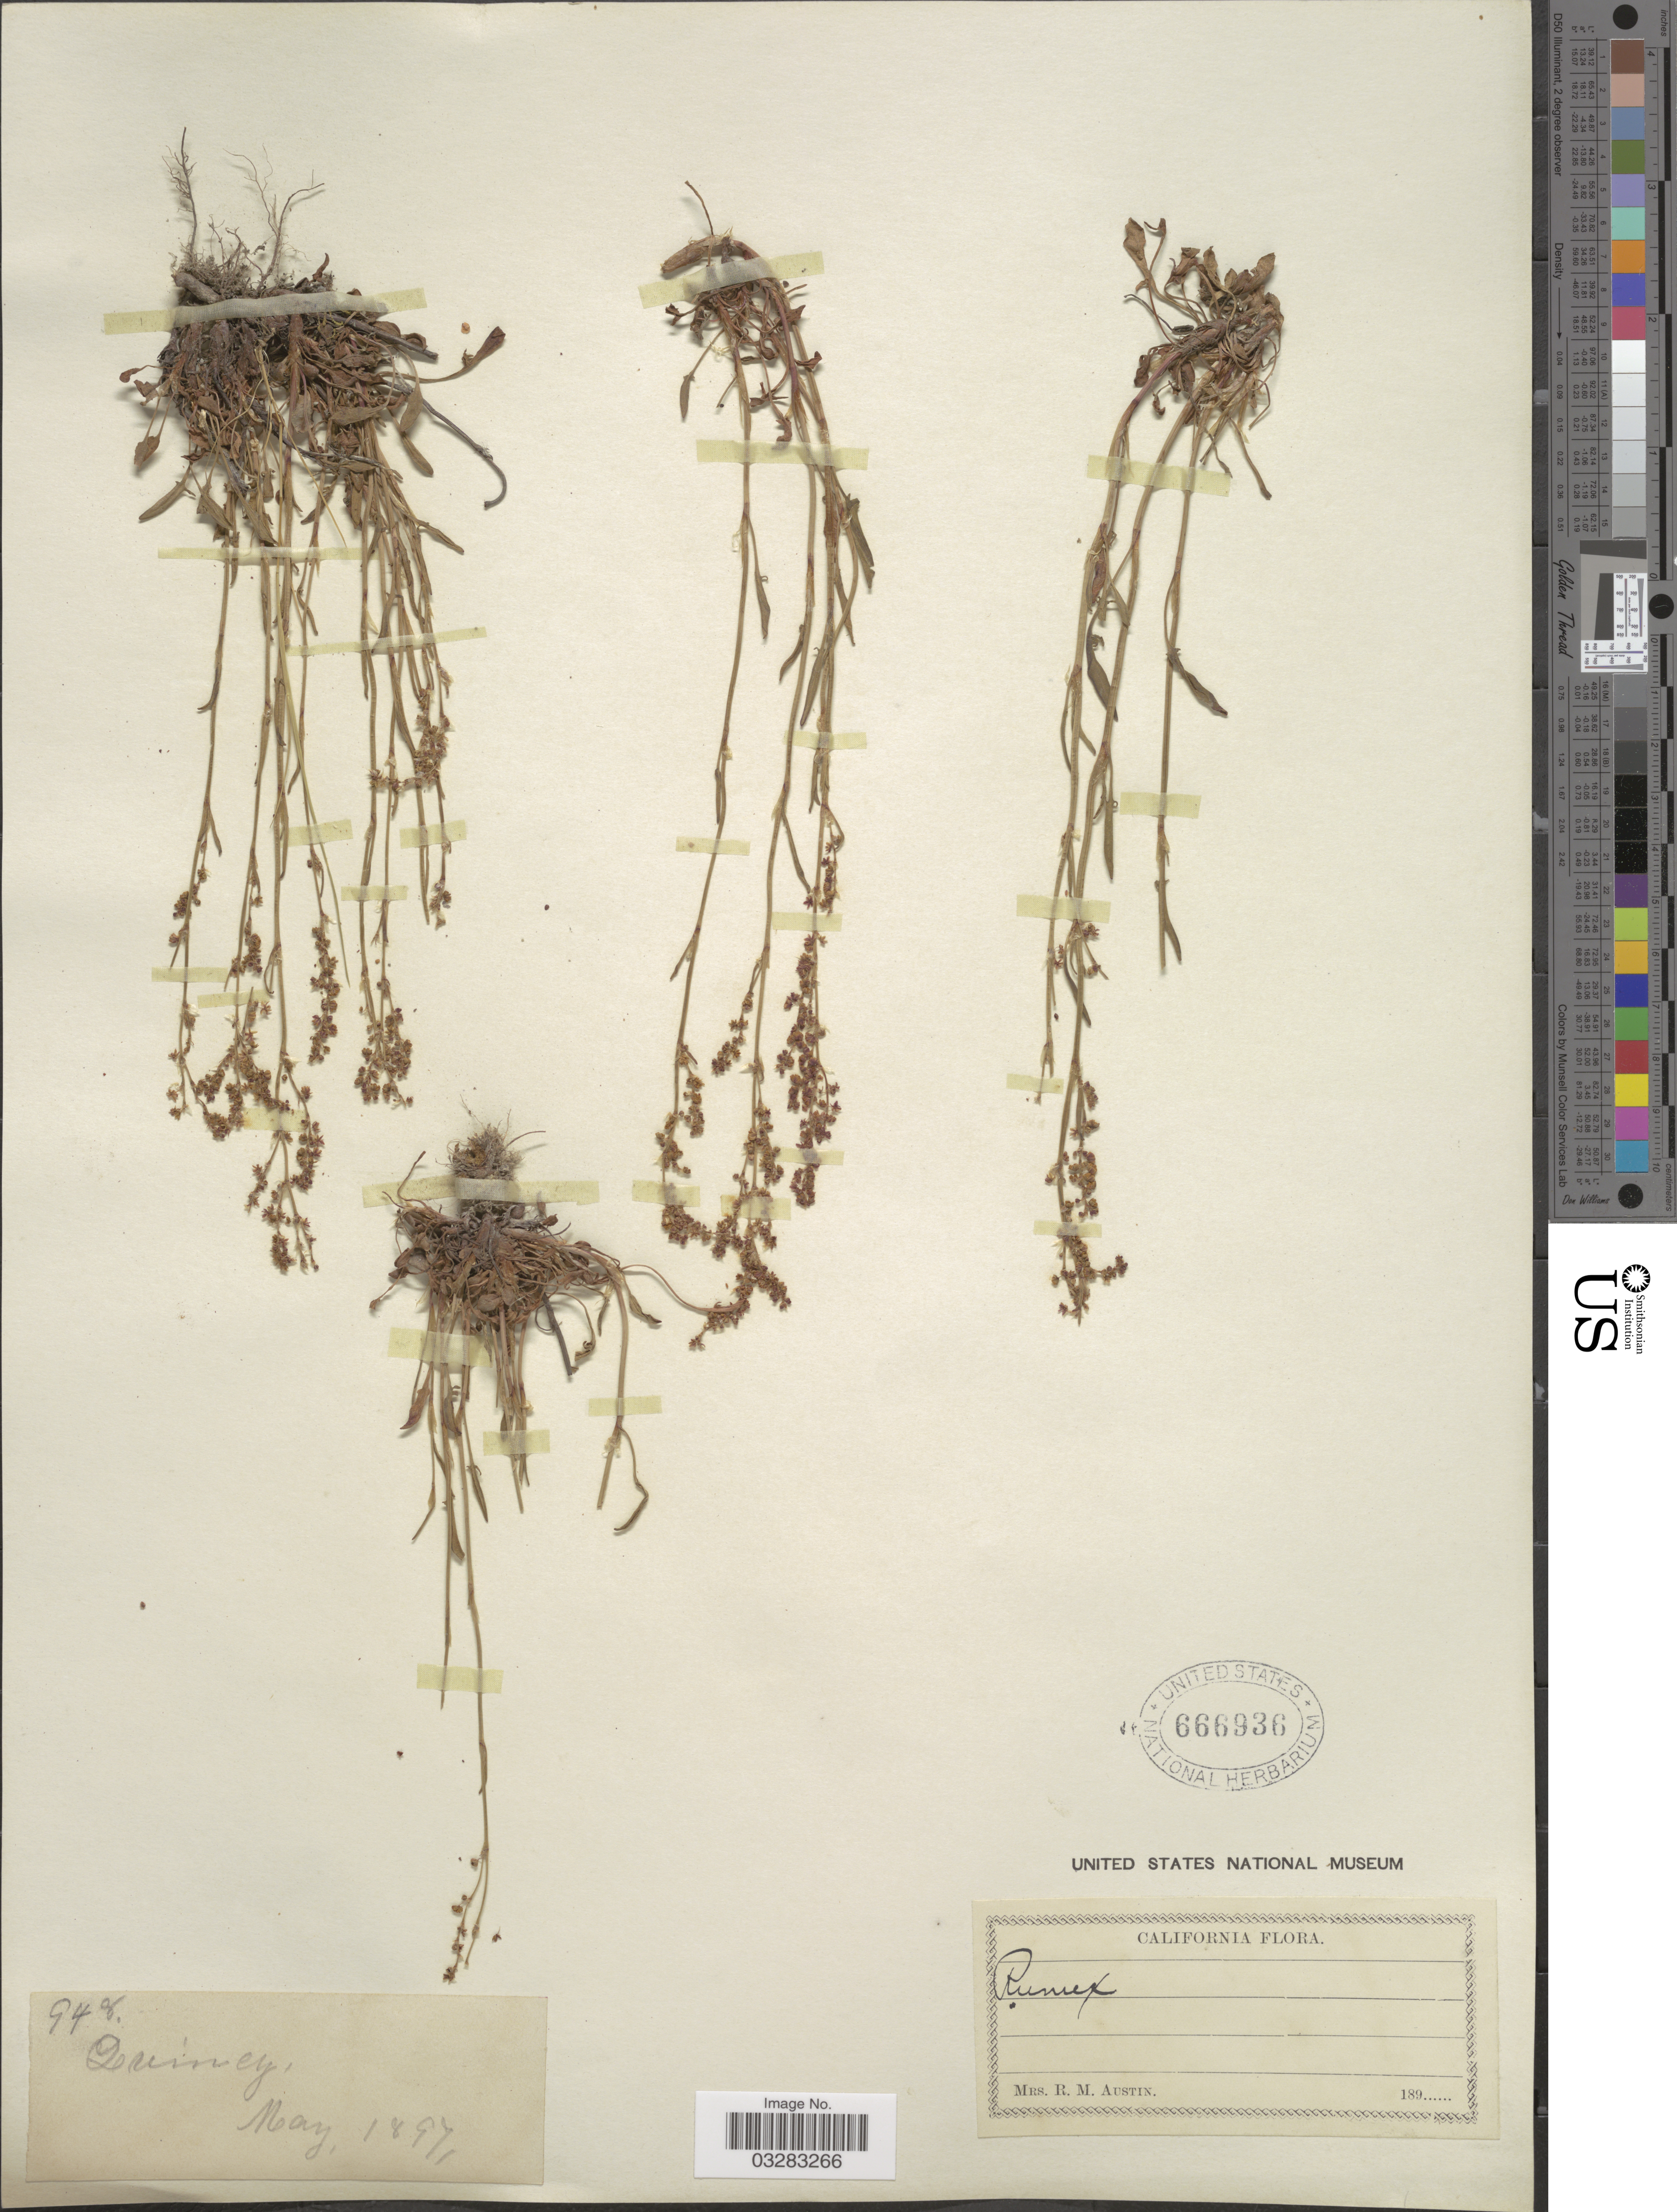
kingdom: Plantae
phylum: Tracheophyta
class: Magnoliopsida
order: Caryophyllales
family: Polygonaceae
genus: Rumex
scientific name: Rumex acetosella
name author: L.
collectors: R. Austin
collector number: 948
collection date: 1897-05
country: United States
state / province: California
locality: Quincy.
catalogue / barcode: US 666936